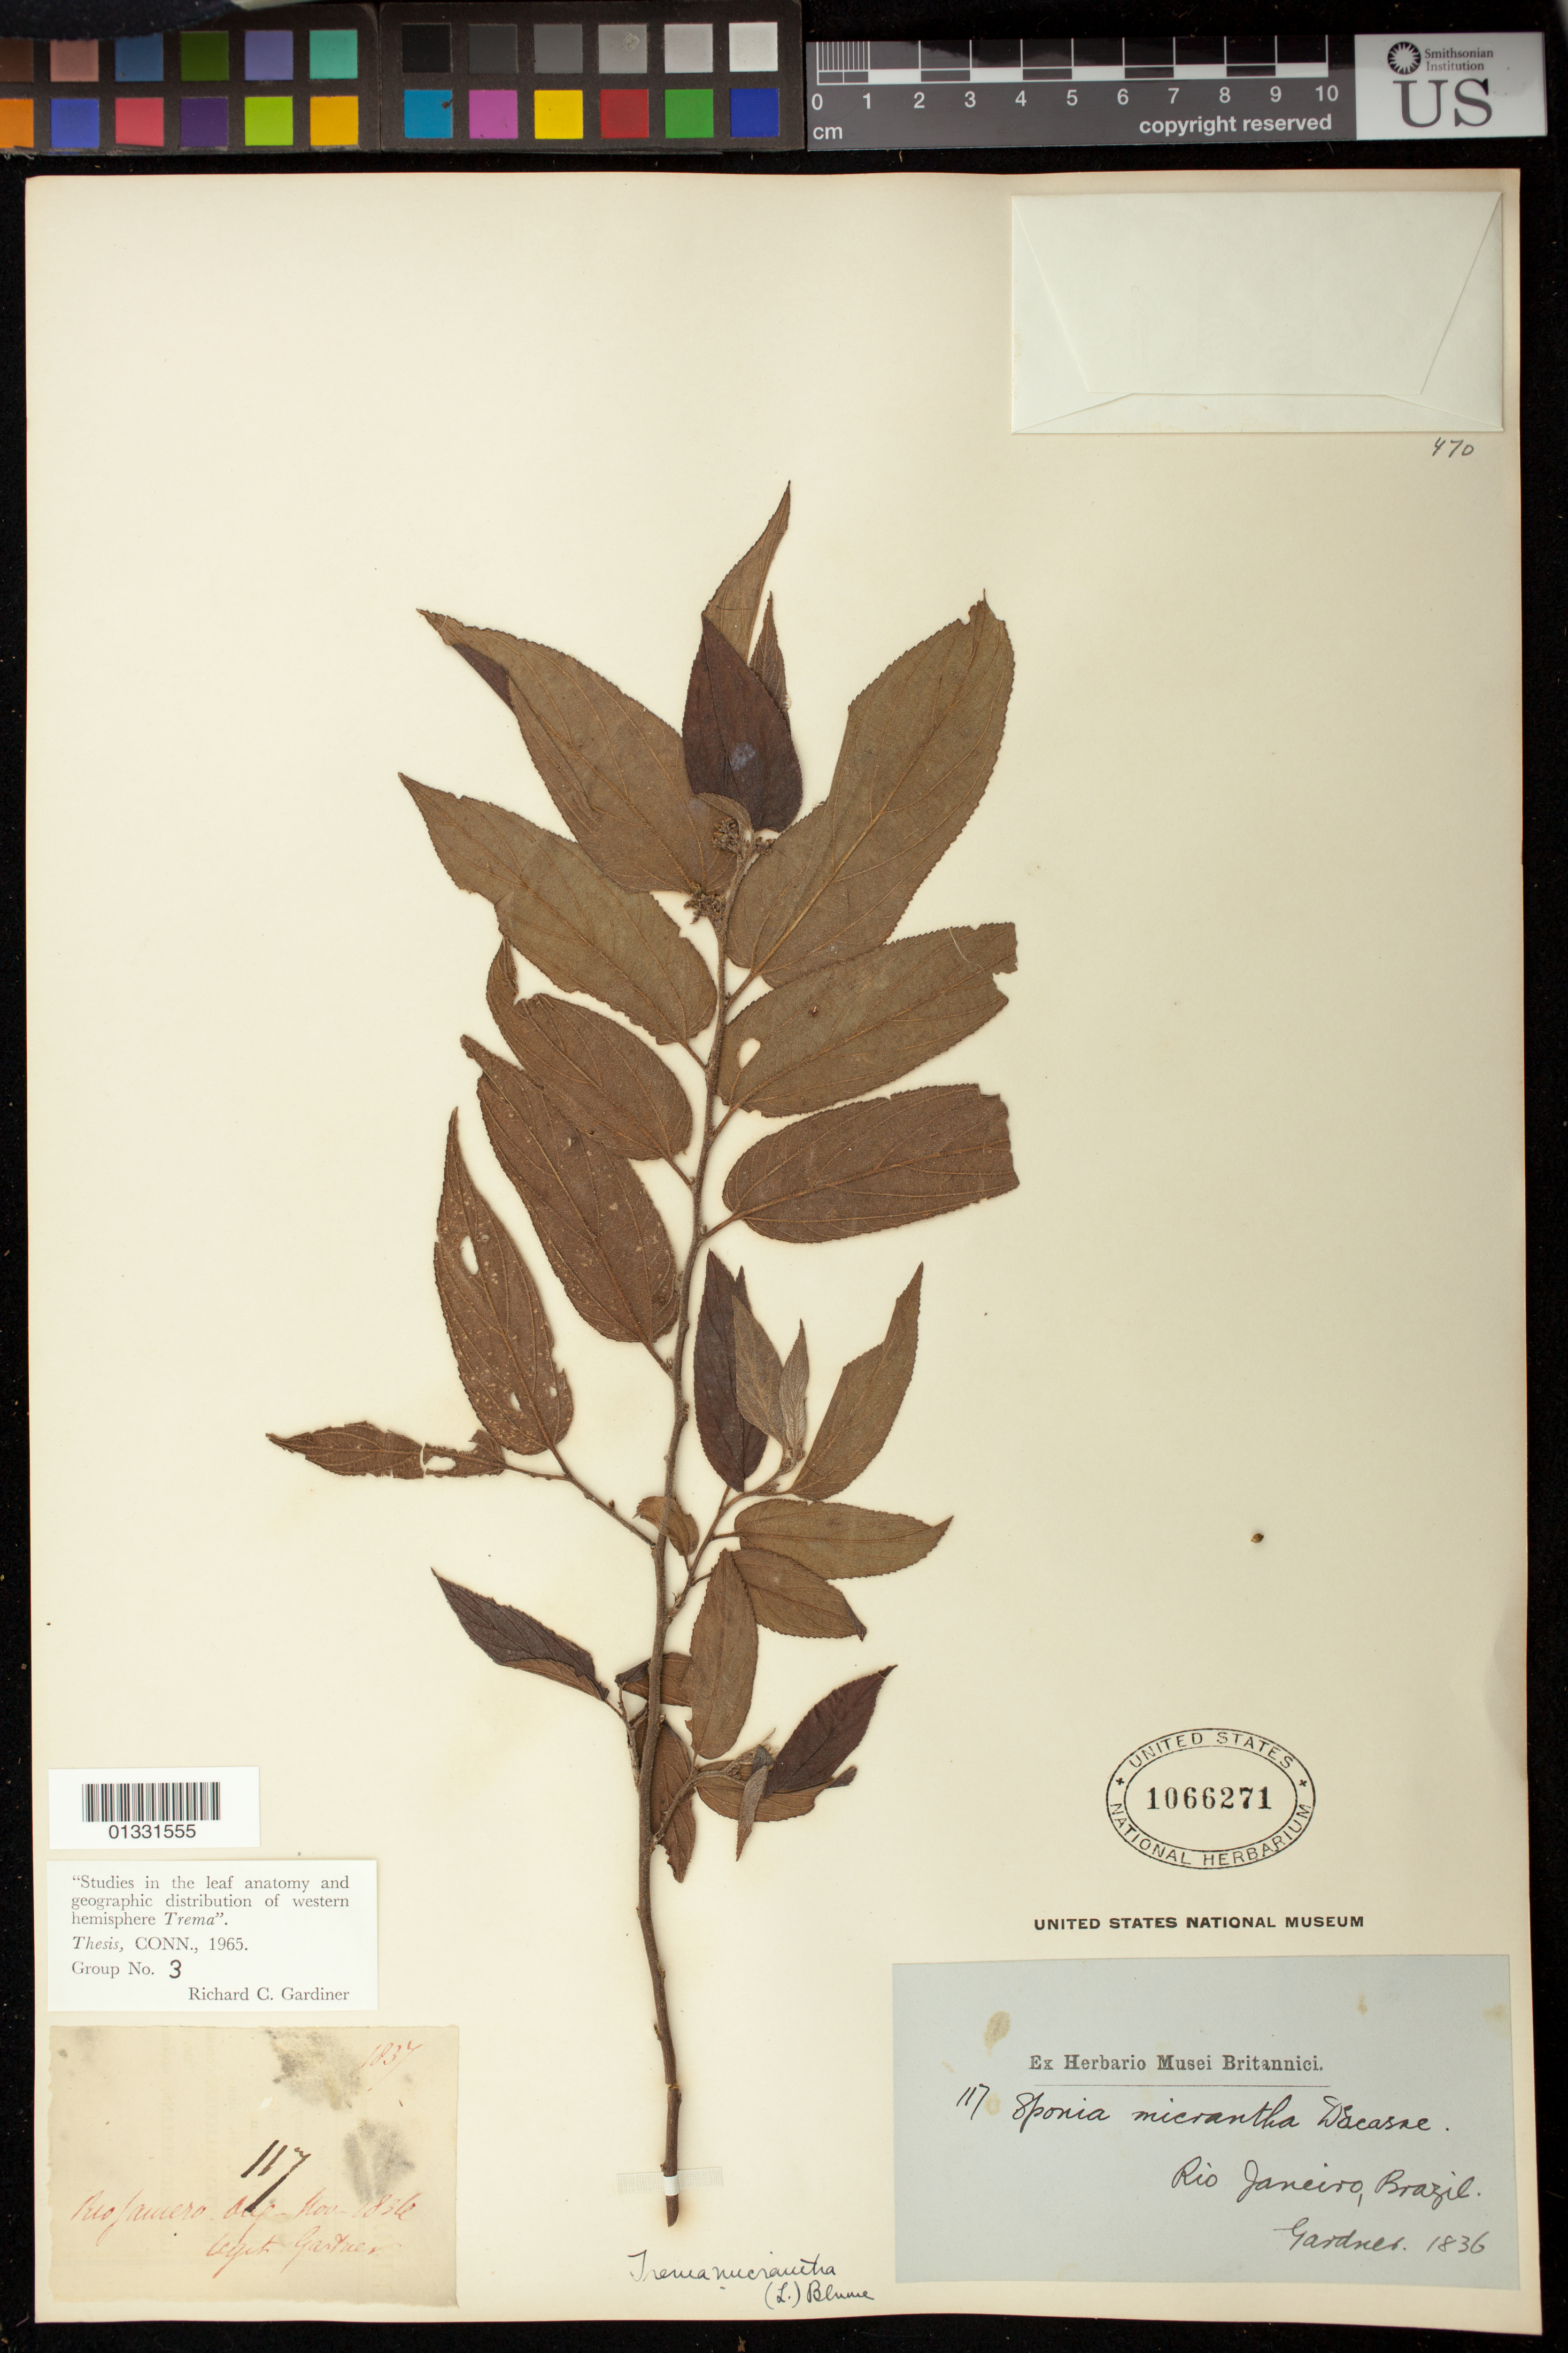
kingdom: Plantae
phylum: Tracheophyta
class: Magnoliopsida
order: Rosales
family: Cannabaceae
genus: Trema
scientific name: Trema micranthum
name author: (L.) Blume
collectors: -- Gardner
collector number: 117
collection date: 1936-11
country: Brazil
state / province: Rio de Janeiro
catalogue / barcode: US 1066271